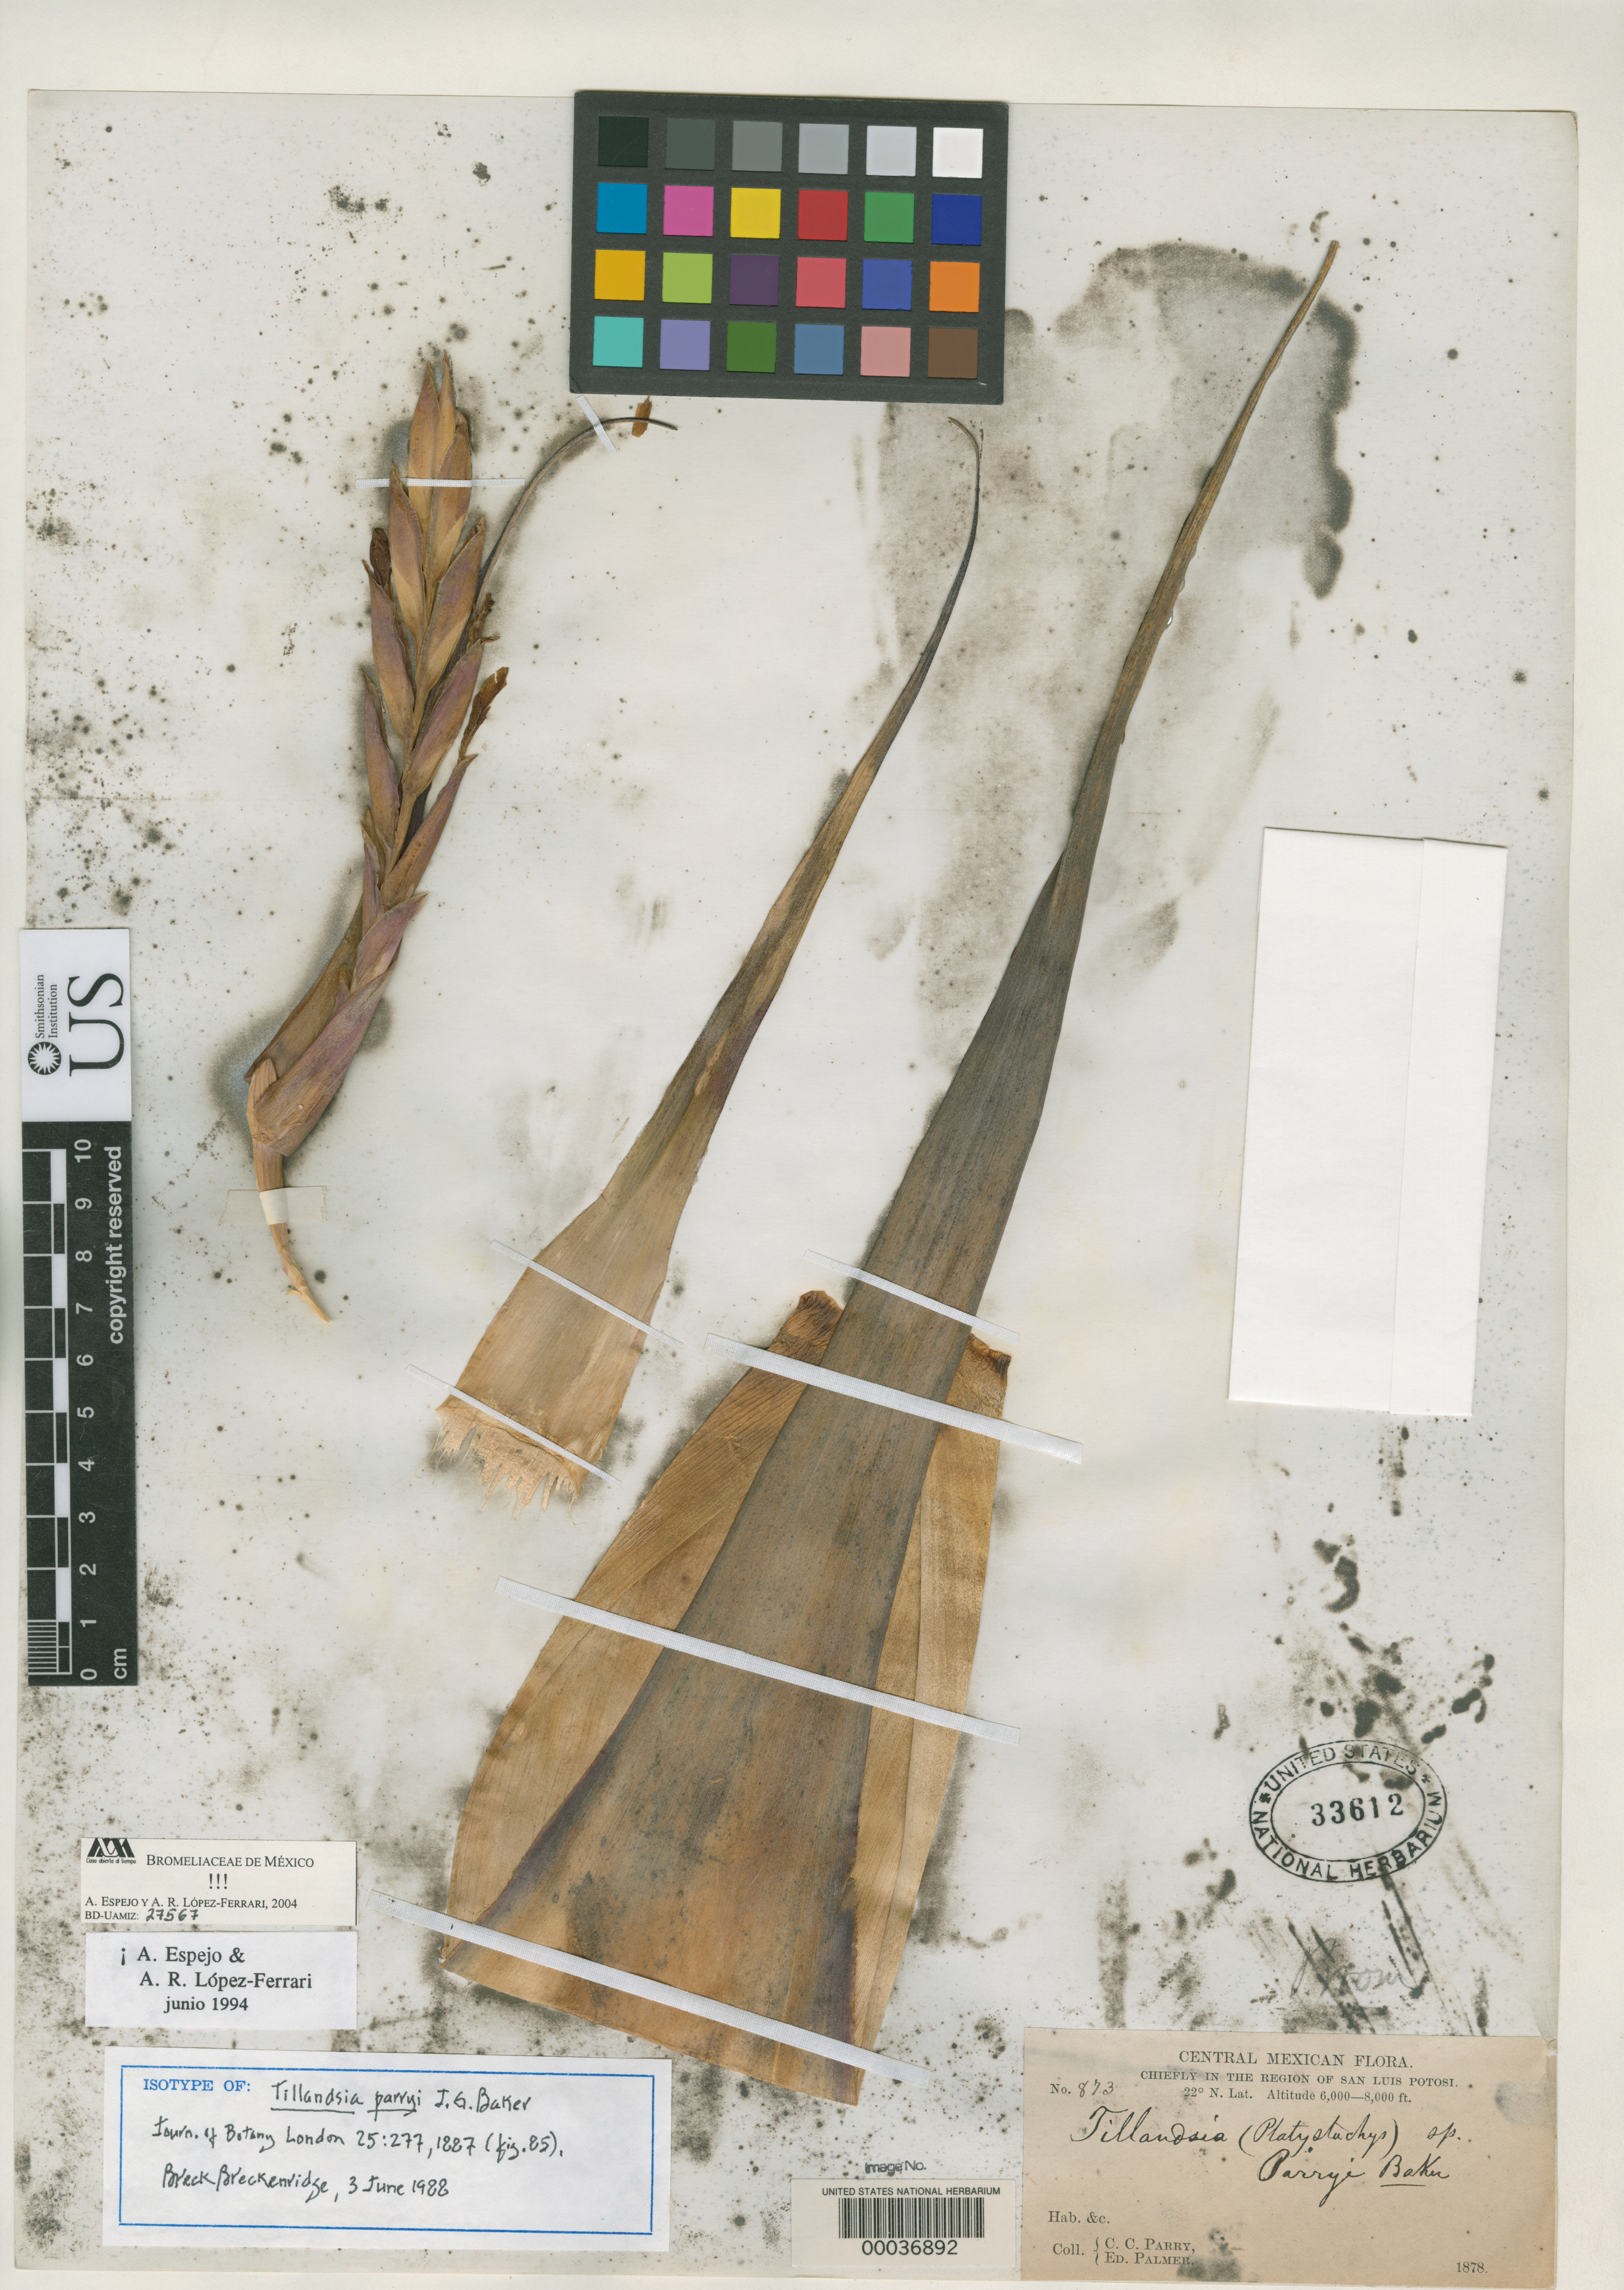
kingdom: Plantae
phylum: Tracheophyta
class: Liliopsida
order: Poales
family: Bromeliaceae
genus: Tillandsia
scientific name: Tillandsia parryi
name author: Baker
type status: Isotype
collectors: C. C. Parry & E. Palmer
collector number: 873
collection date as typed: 1878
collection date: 1878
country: Mexico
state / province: San Luis Potosi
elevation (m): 1829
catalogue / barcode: US 33612